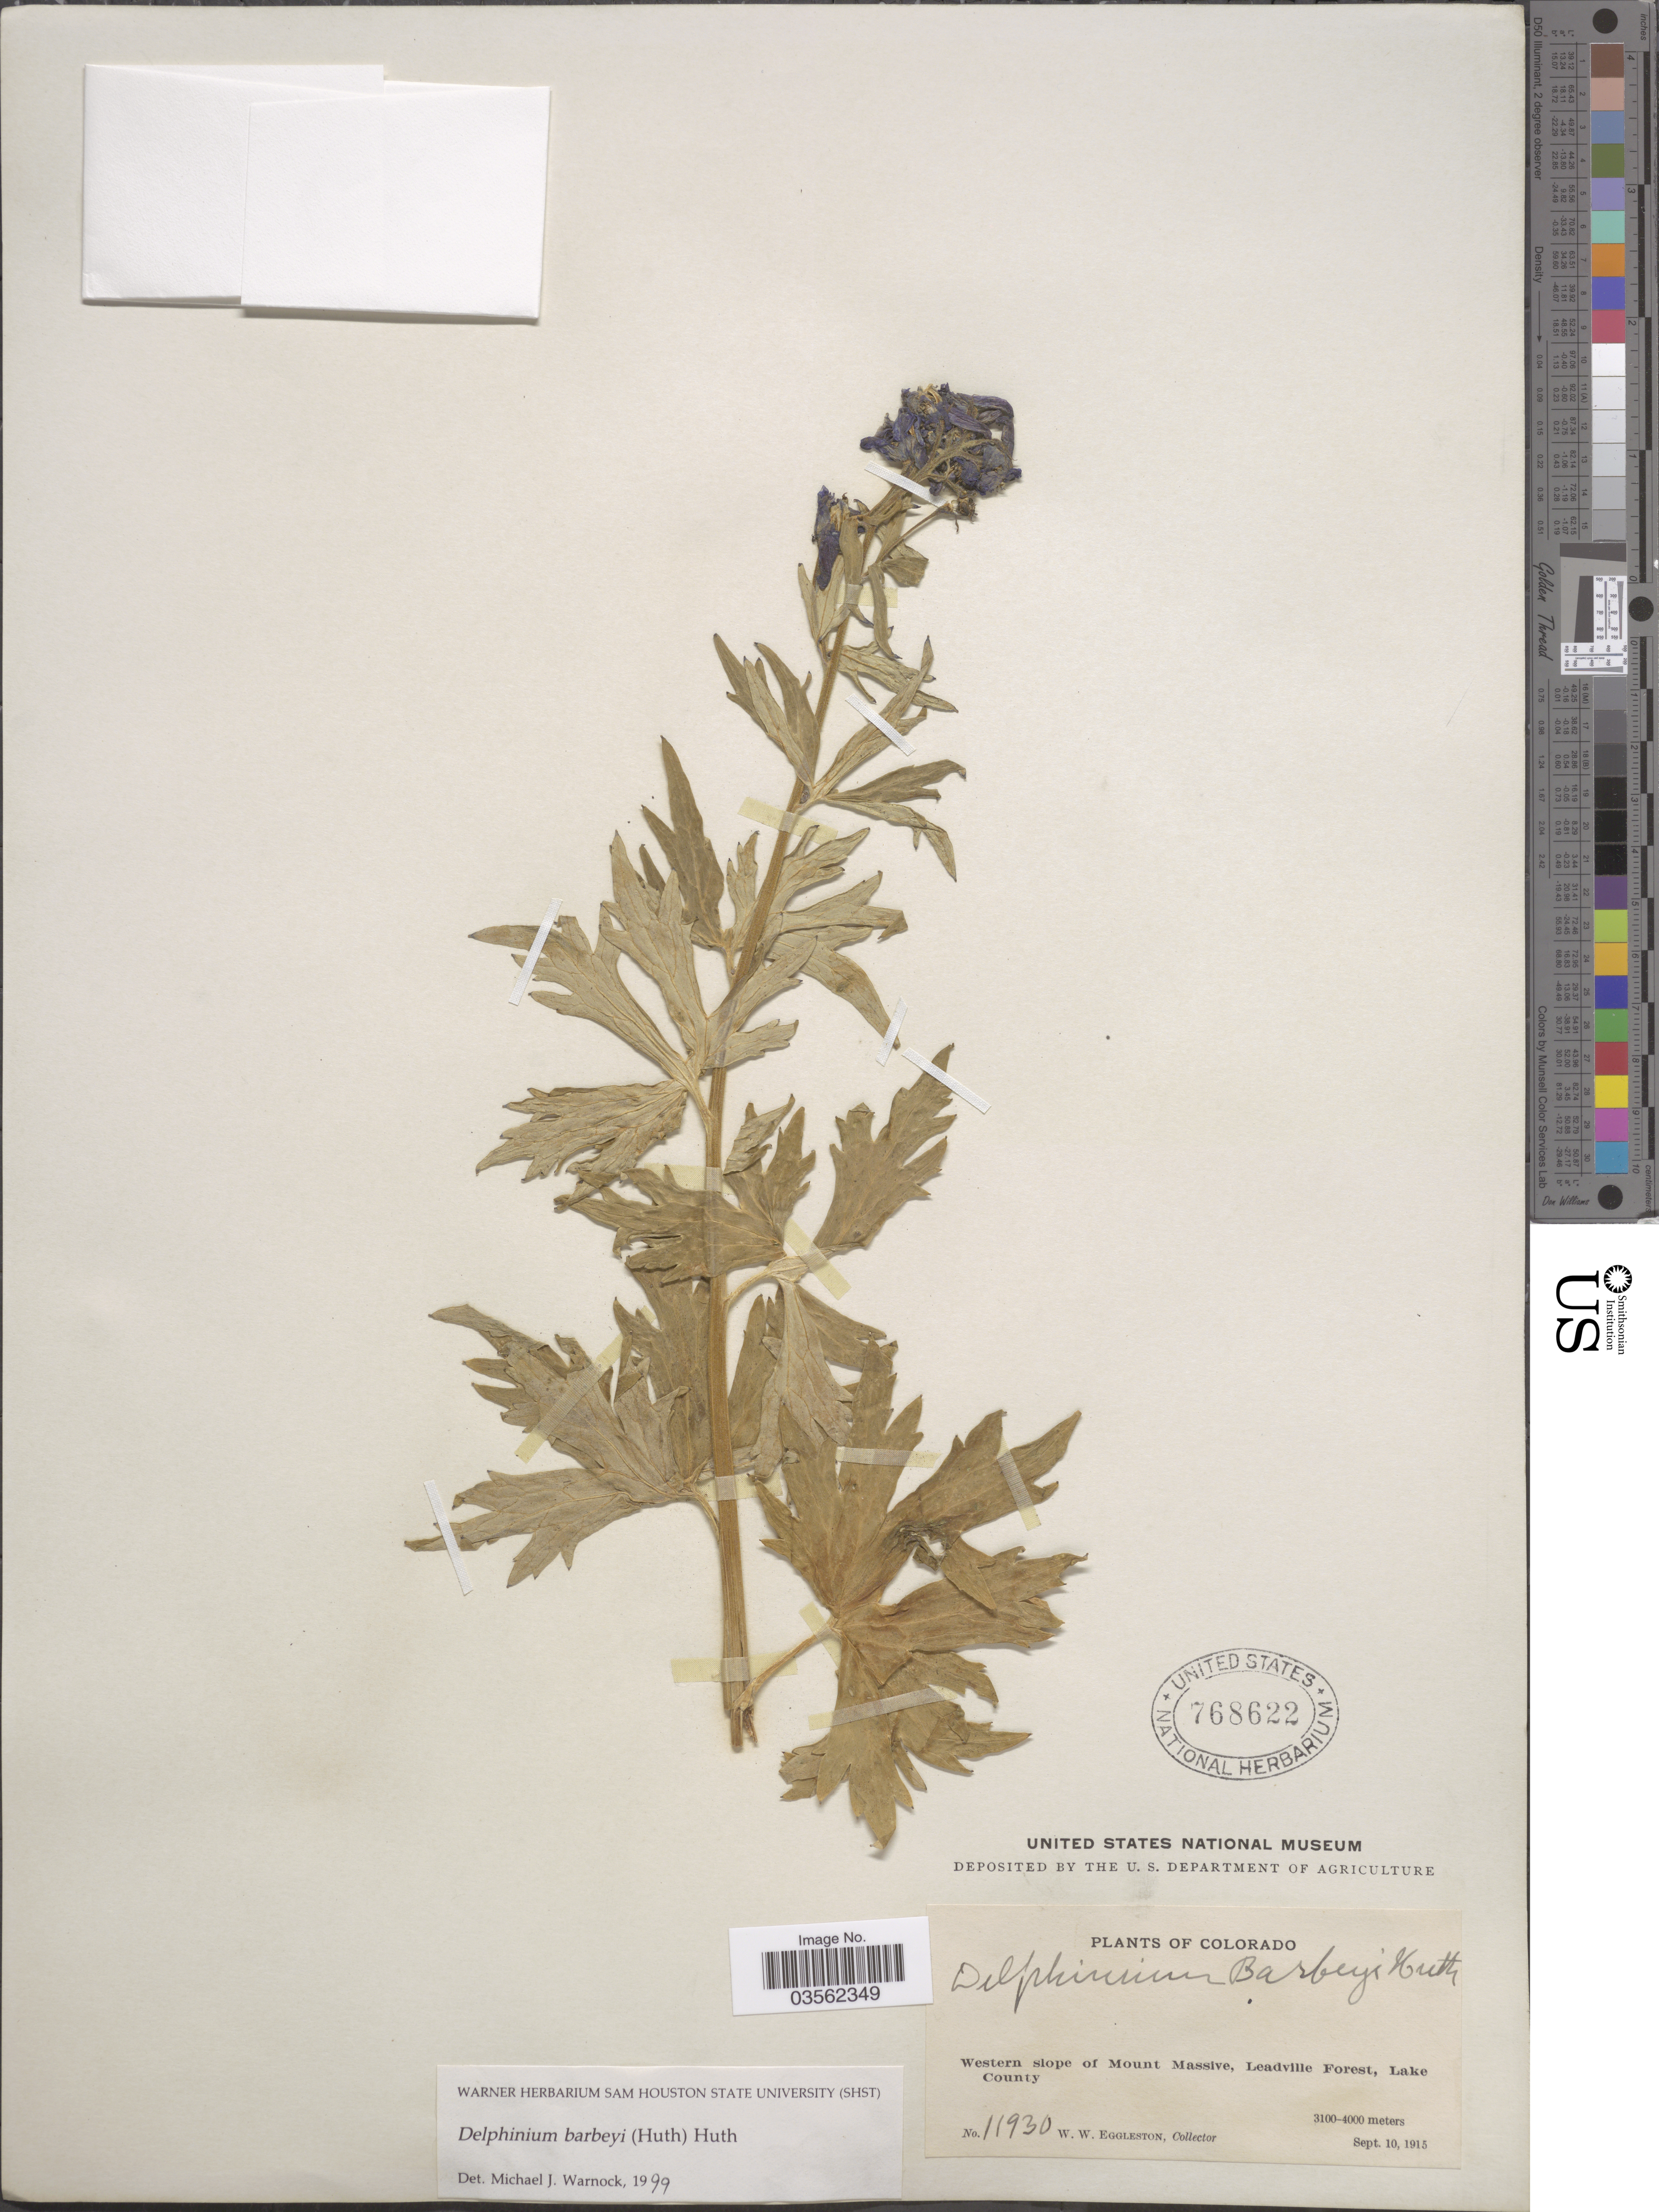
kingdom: Plantae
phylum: Tracheophyta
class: Magnoliopsida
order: Ranunculales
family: Ranunculaceae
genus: Delphinium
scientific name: Delphinium barbeyi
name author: (Huth) Huth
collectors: W. W. Eggleston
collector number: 11930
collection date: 1915-09-10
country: United States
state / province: Colorado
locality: Western slope of Mount Massive, Leadville Forest, Lake County.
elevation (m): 3100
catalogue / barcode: US 768622